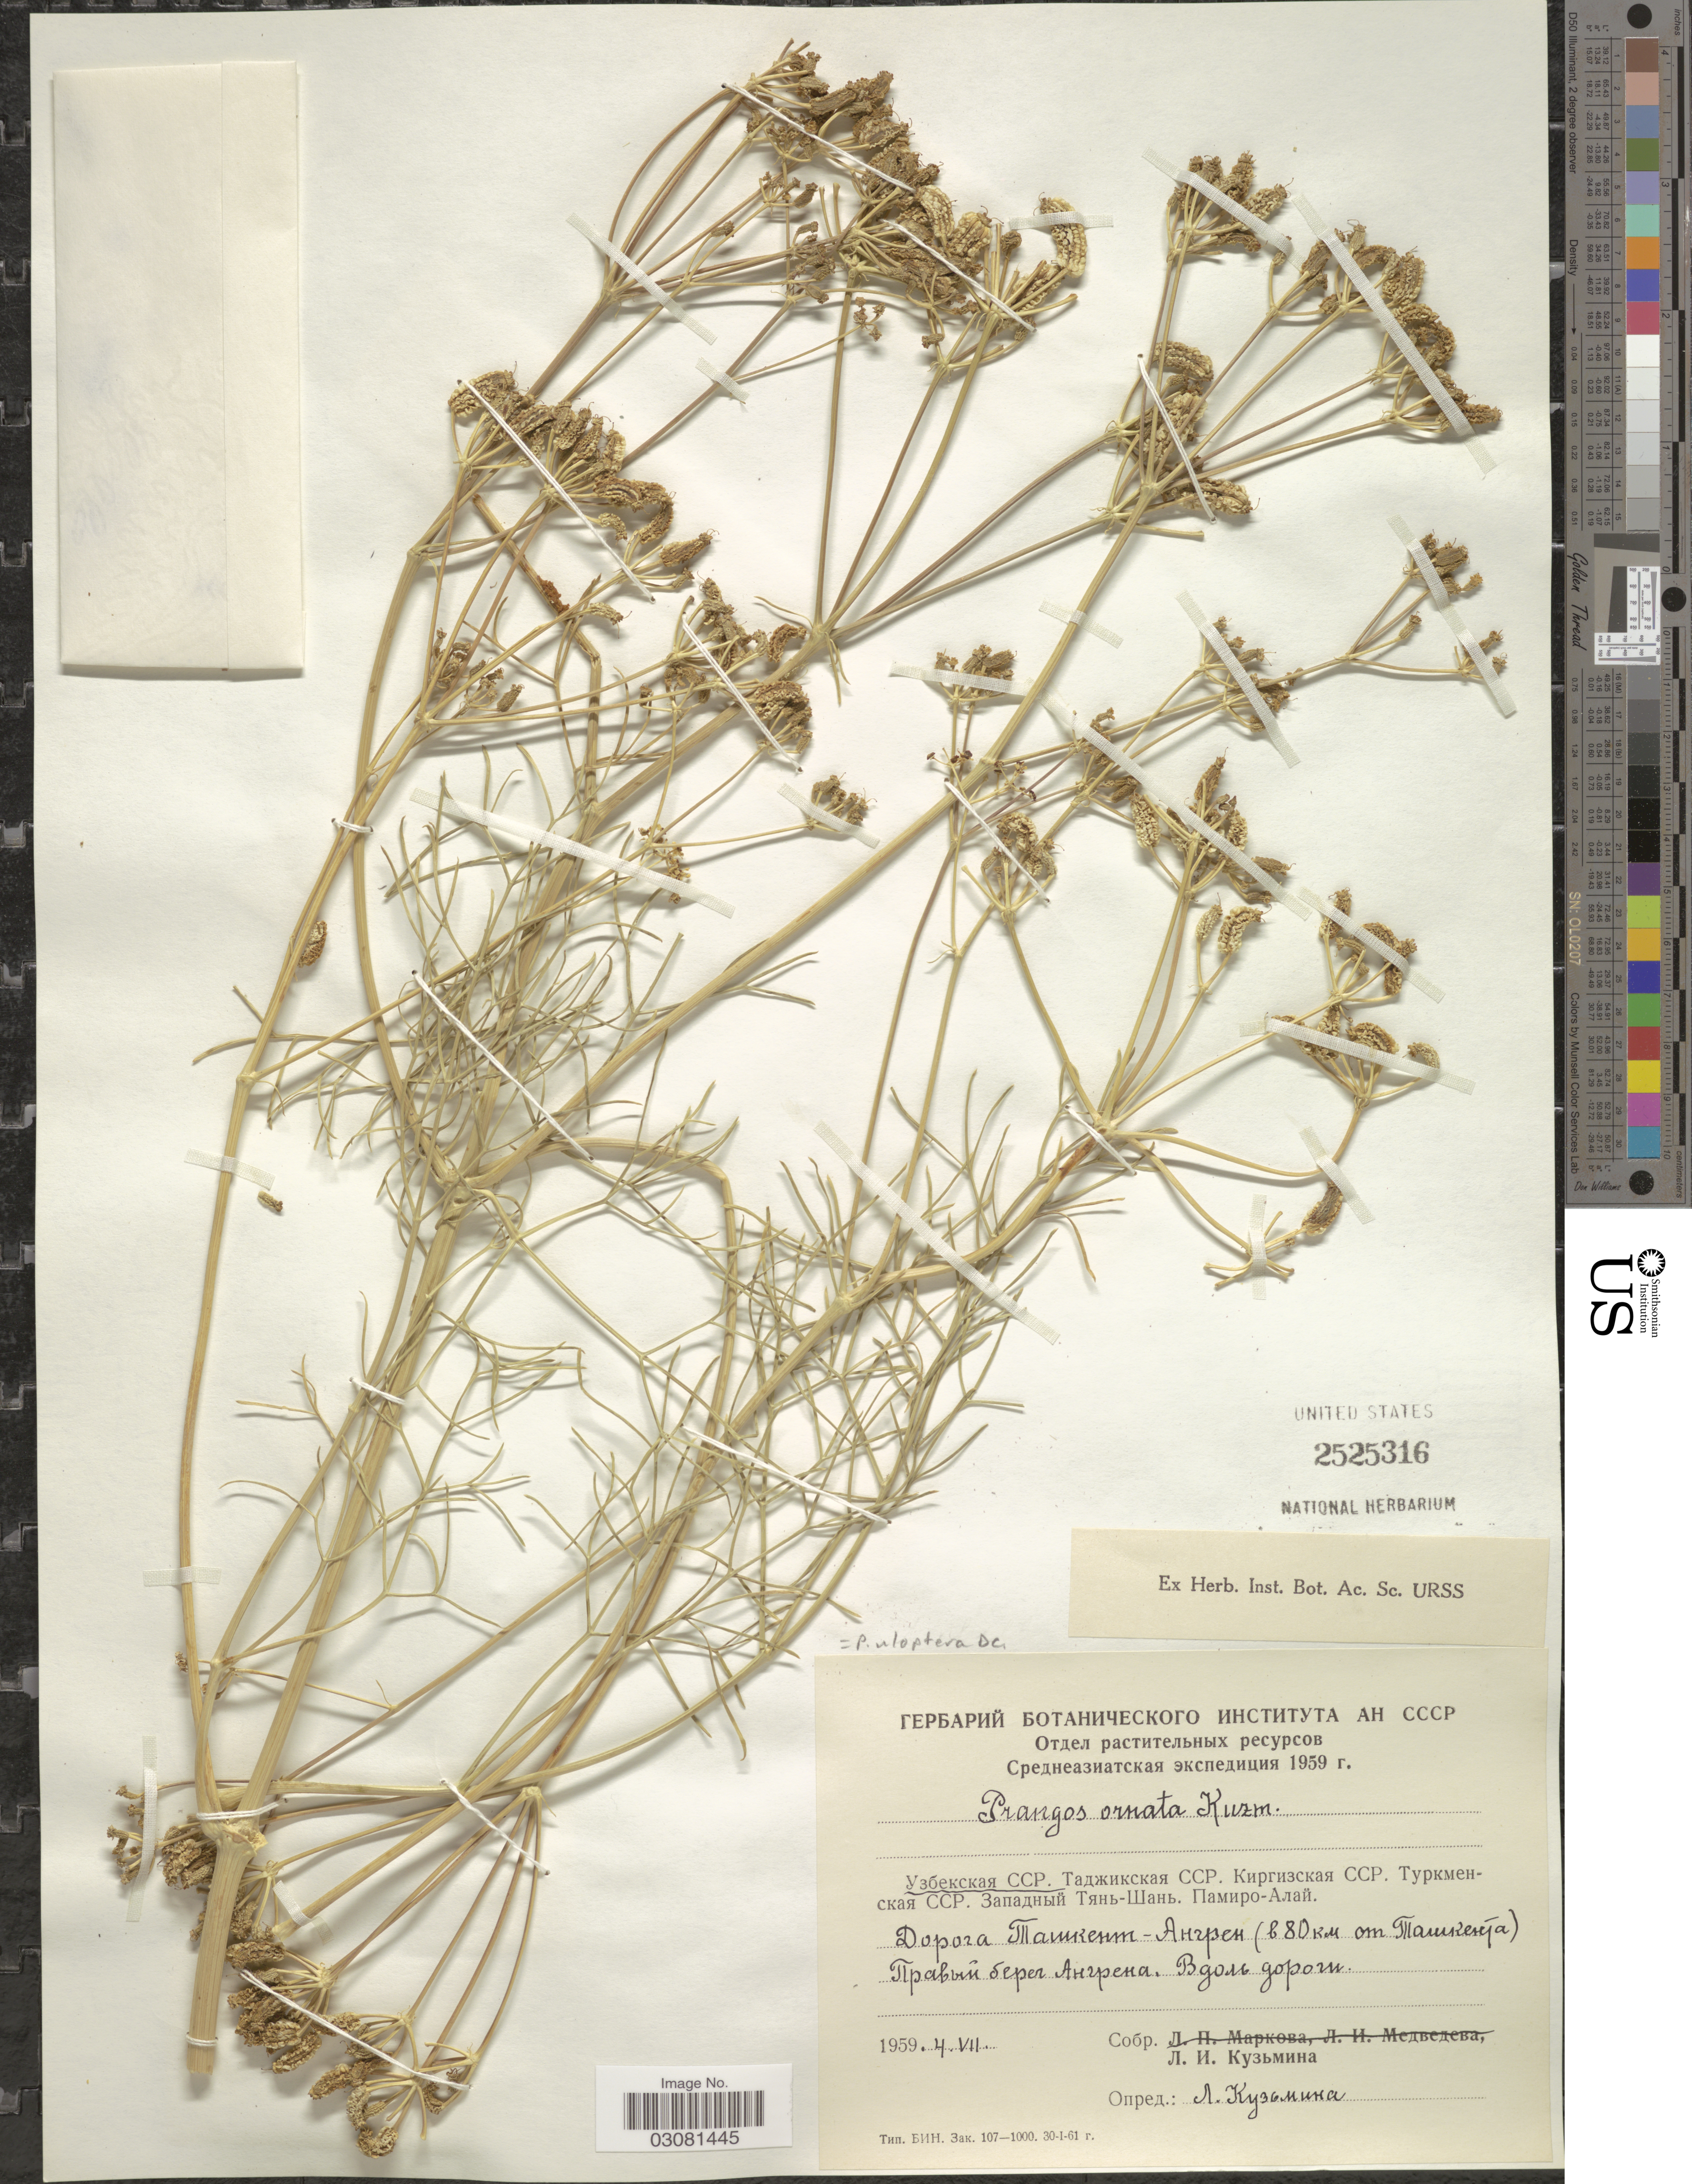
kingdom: Plantae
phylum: Tracheophyta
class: Magnoliopsida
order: Apiales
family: Apiaceae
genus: Prangos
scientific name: Prangos uloptera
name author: DC.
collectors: L. Kuzmina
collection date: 1959-07-04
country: Uzbekistan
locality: Road Tashkent- Angren, 80 km from Tashkent.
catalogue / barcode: US 2525316